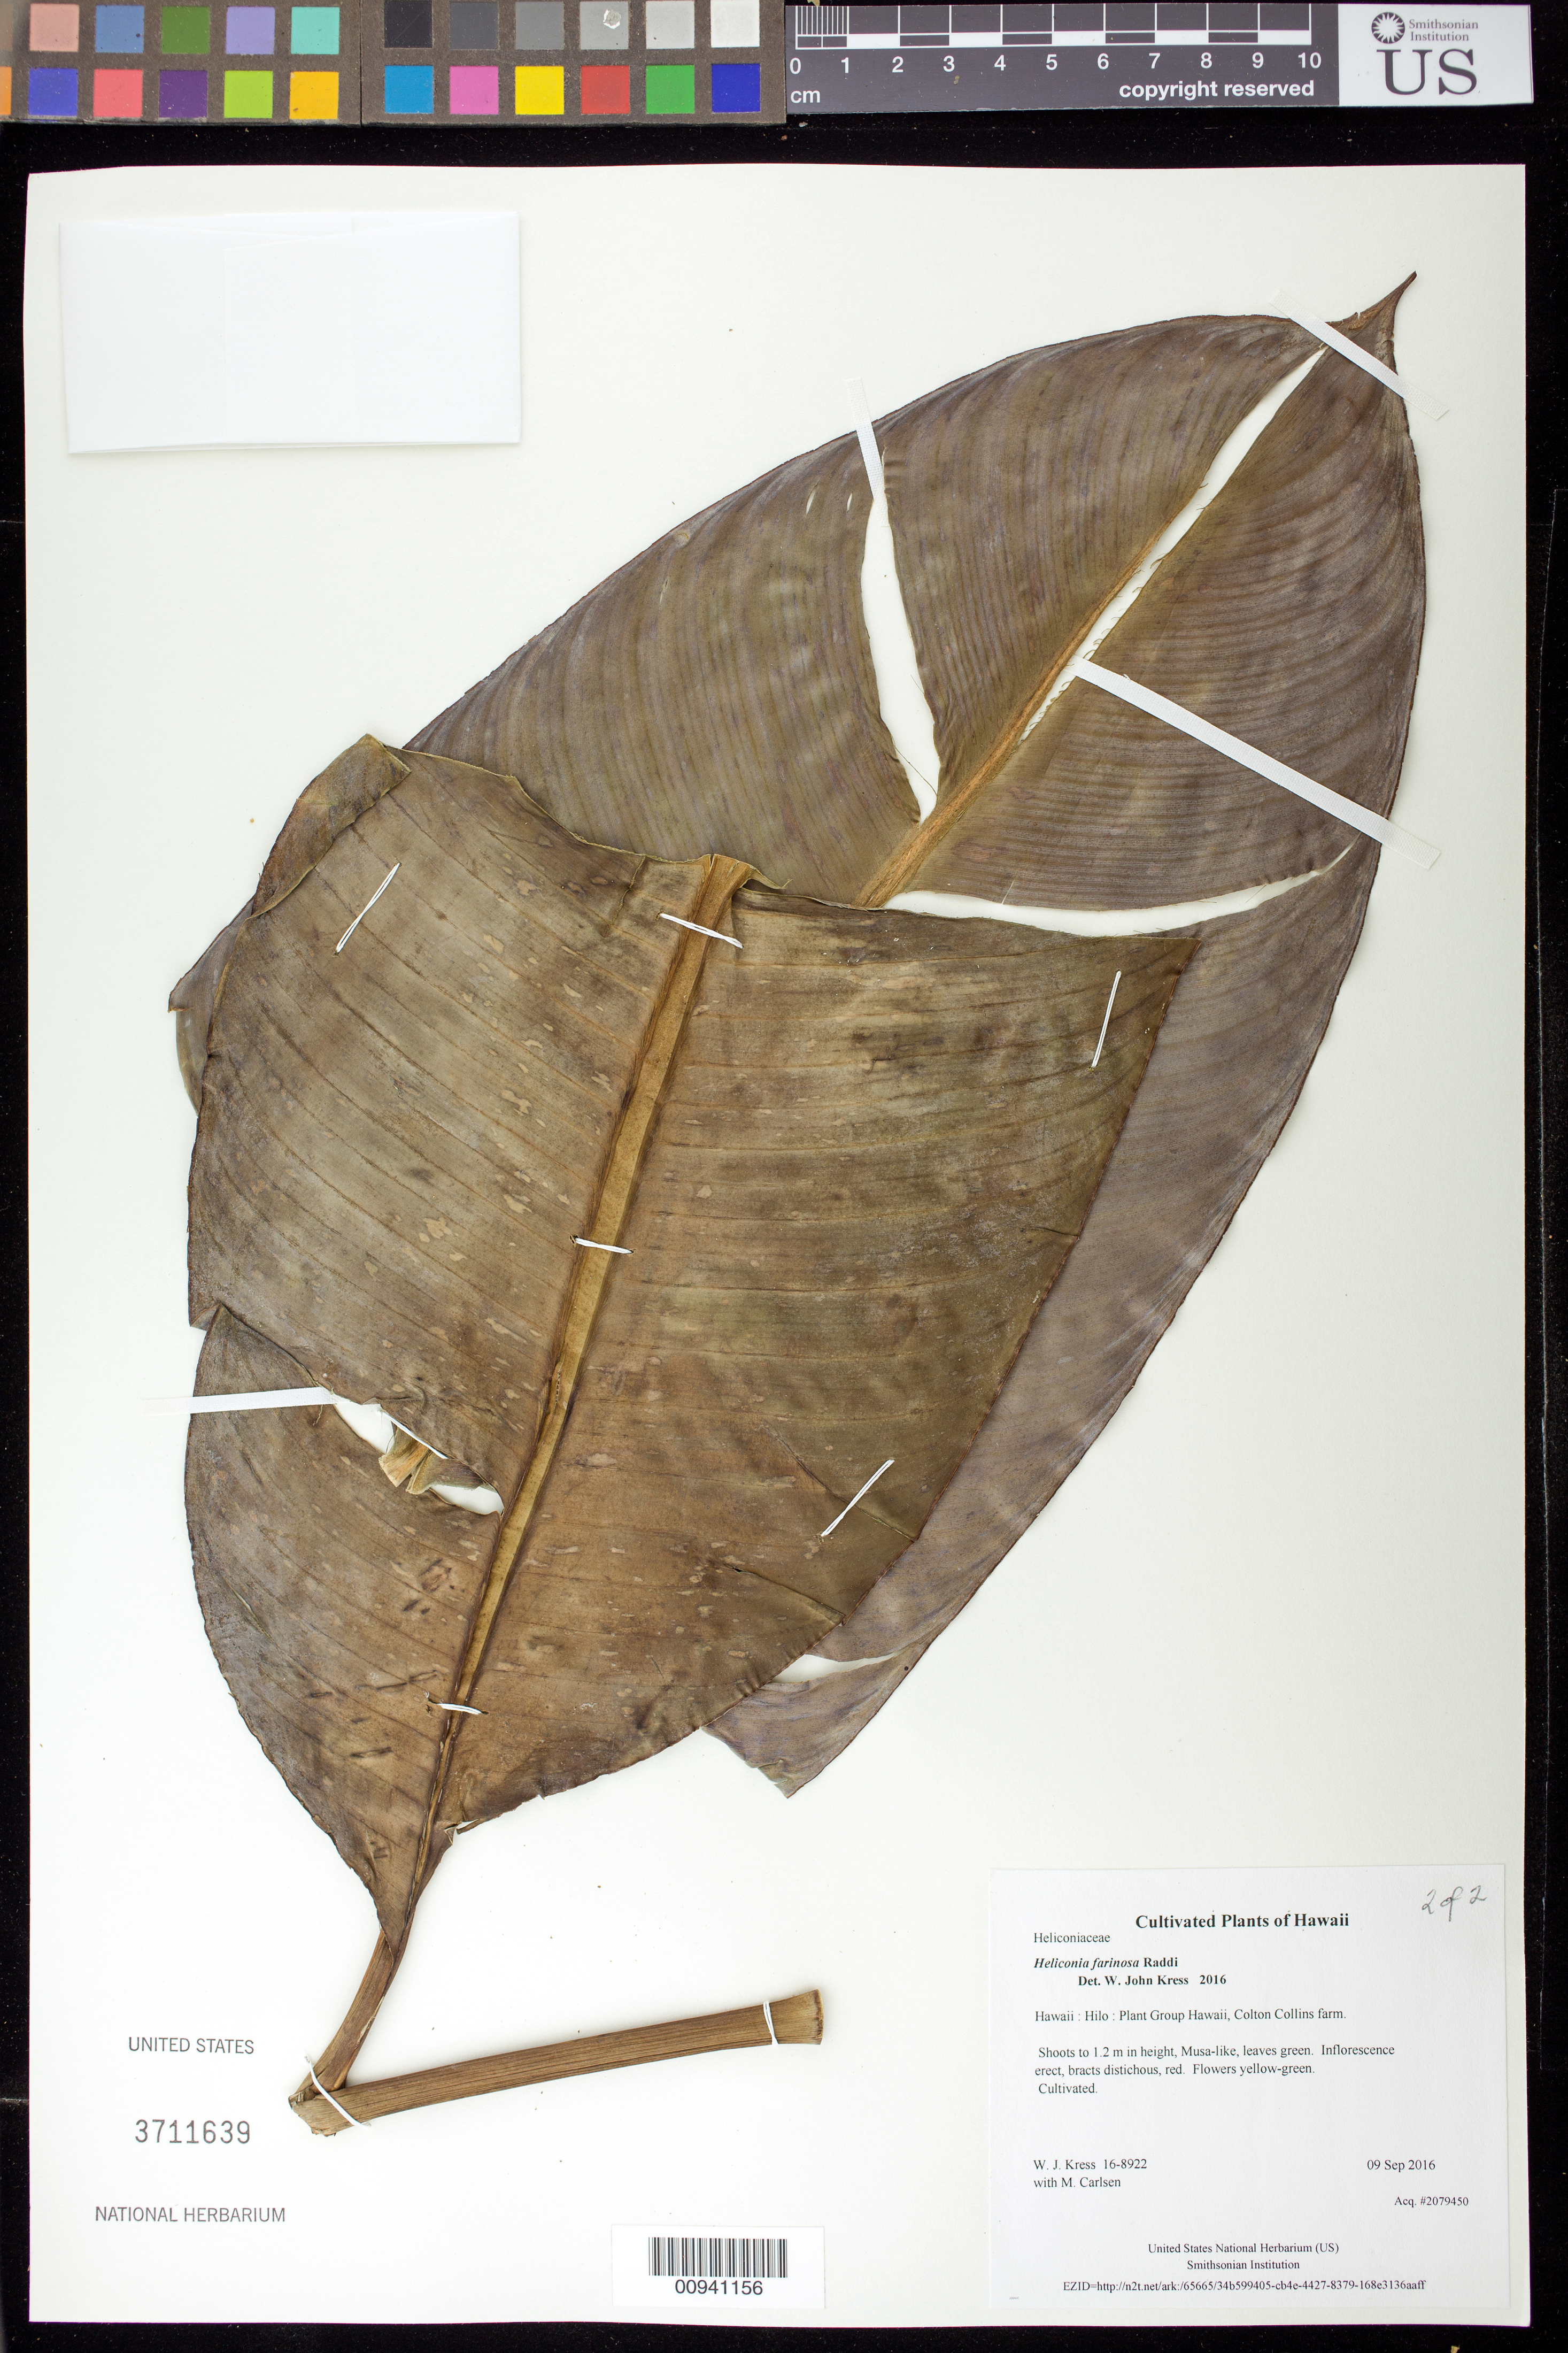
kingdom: Plantae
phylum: Tracheophyta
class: Liliopsida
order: Zingiberales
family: Heliconiaceae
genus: Heliconia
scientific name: Heliconia farinosa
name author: Raddi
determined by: Kress, W. J., (US), Smithsonian Institution - National Museum of Natural History (UNITED STATES)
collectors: W. J. Kress & M. M. Carlsen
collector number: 16-8922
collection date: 2016-09-09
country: United States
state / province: Hawaii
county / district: Hawaii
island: Hawaii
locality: Plant Group Hawaii, Colton Collins farm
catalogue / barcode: US 3711639